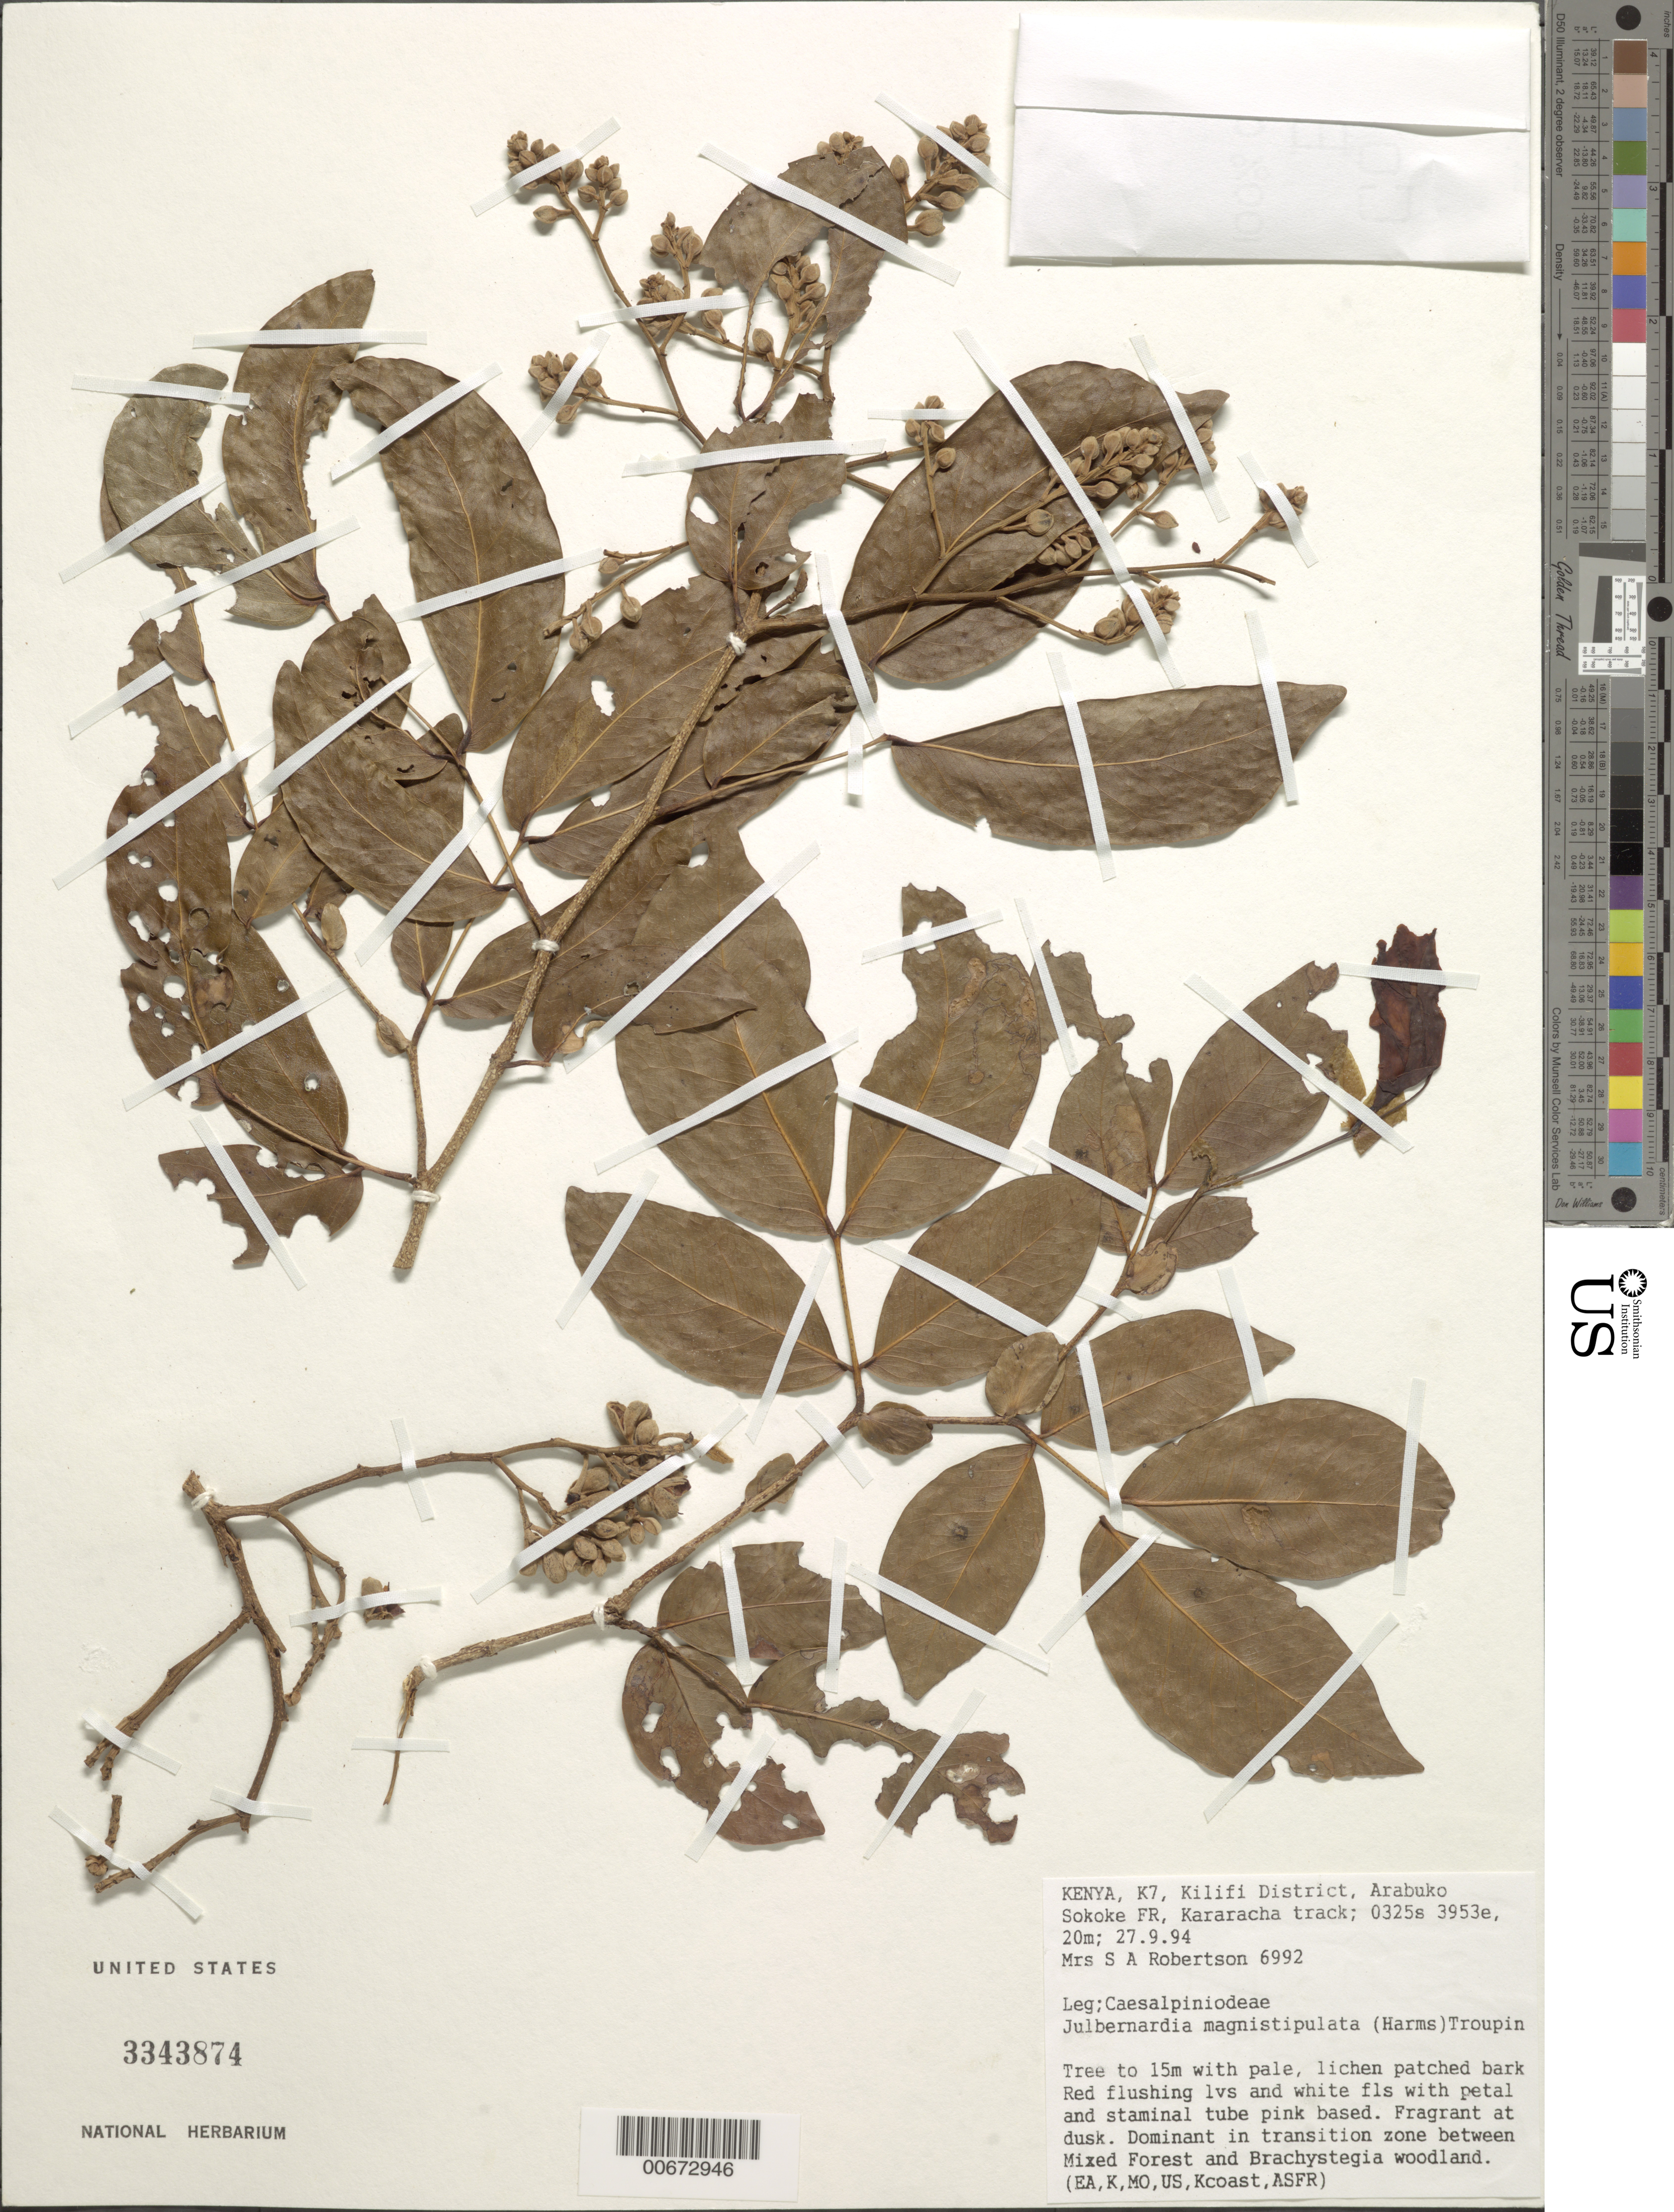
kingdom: Plantae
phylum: Tracheophyta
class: Magnoliopsida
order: Fabales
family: Fabaceae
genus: Julbernardia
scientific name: Julbernardia magnistipulata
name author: (Harms) Troupin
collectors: Mrs. S. A. Robertson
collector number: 6992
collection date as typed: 27 Sep 1994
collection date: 1994-09-27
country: Kenya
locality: K7, Kilifi District, Arabuko Sokoke FR, Kararacha track.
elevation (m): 20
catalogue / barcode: US 3343874